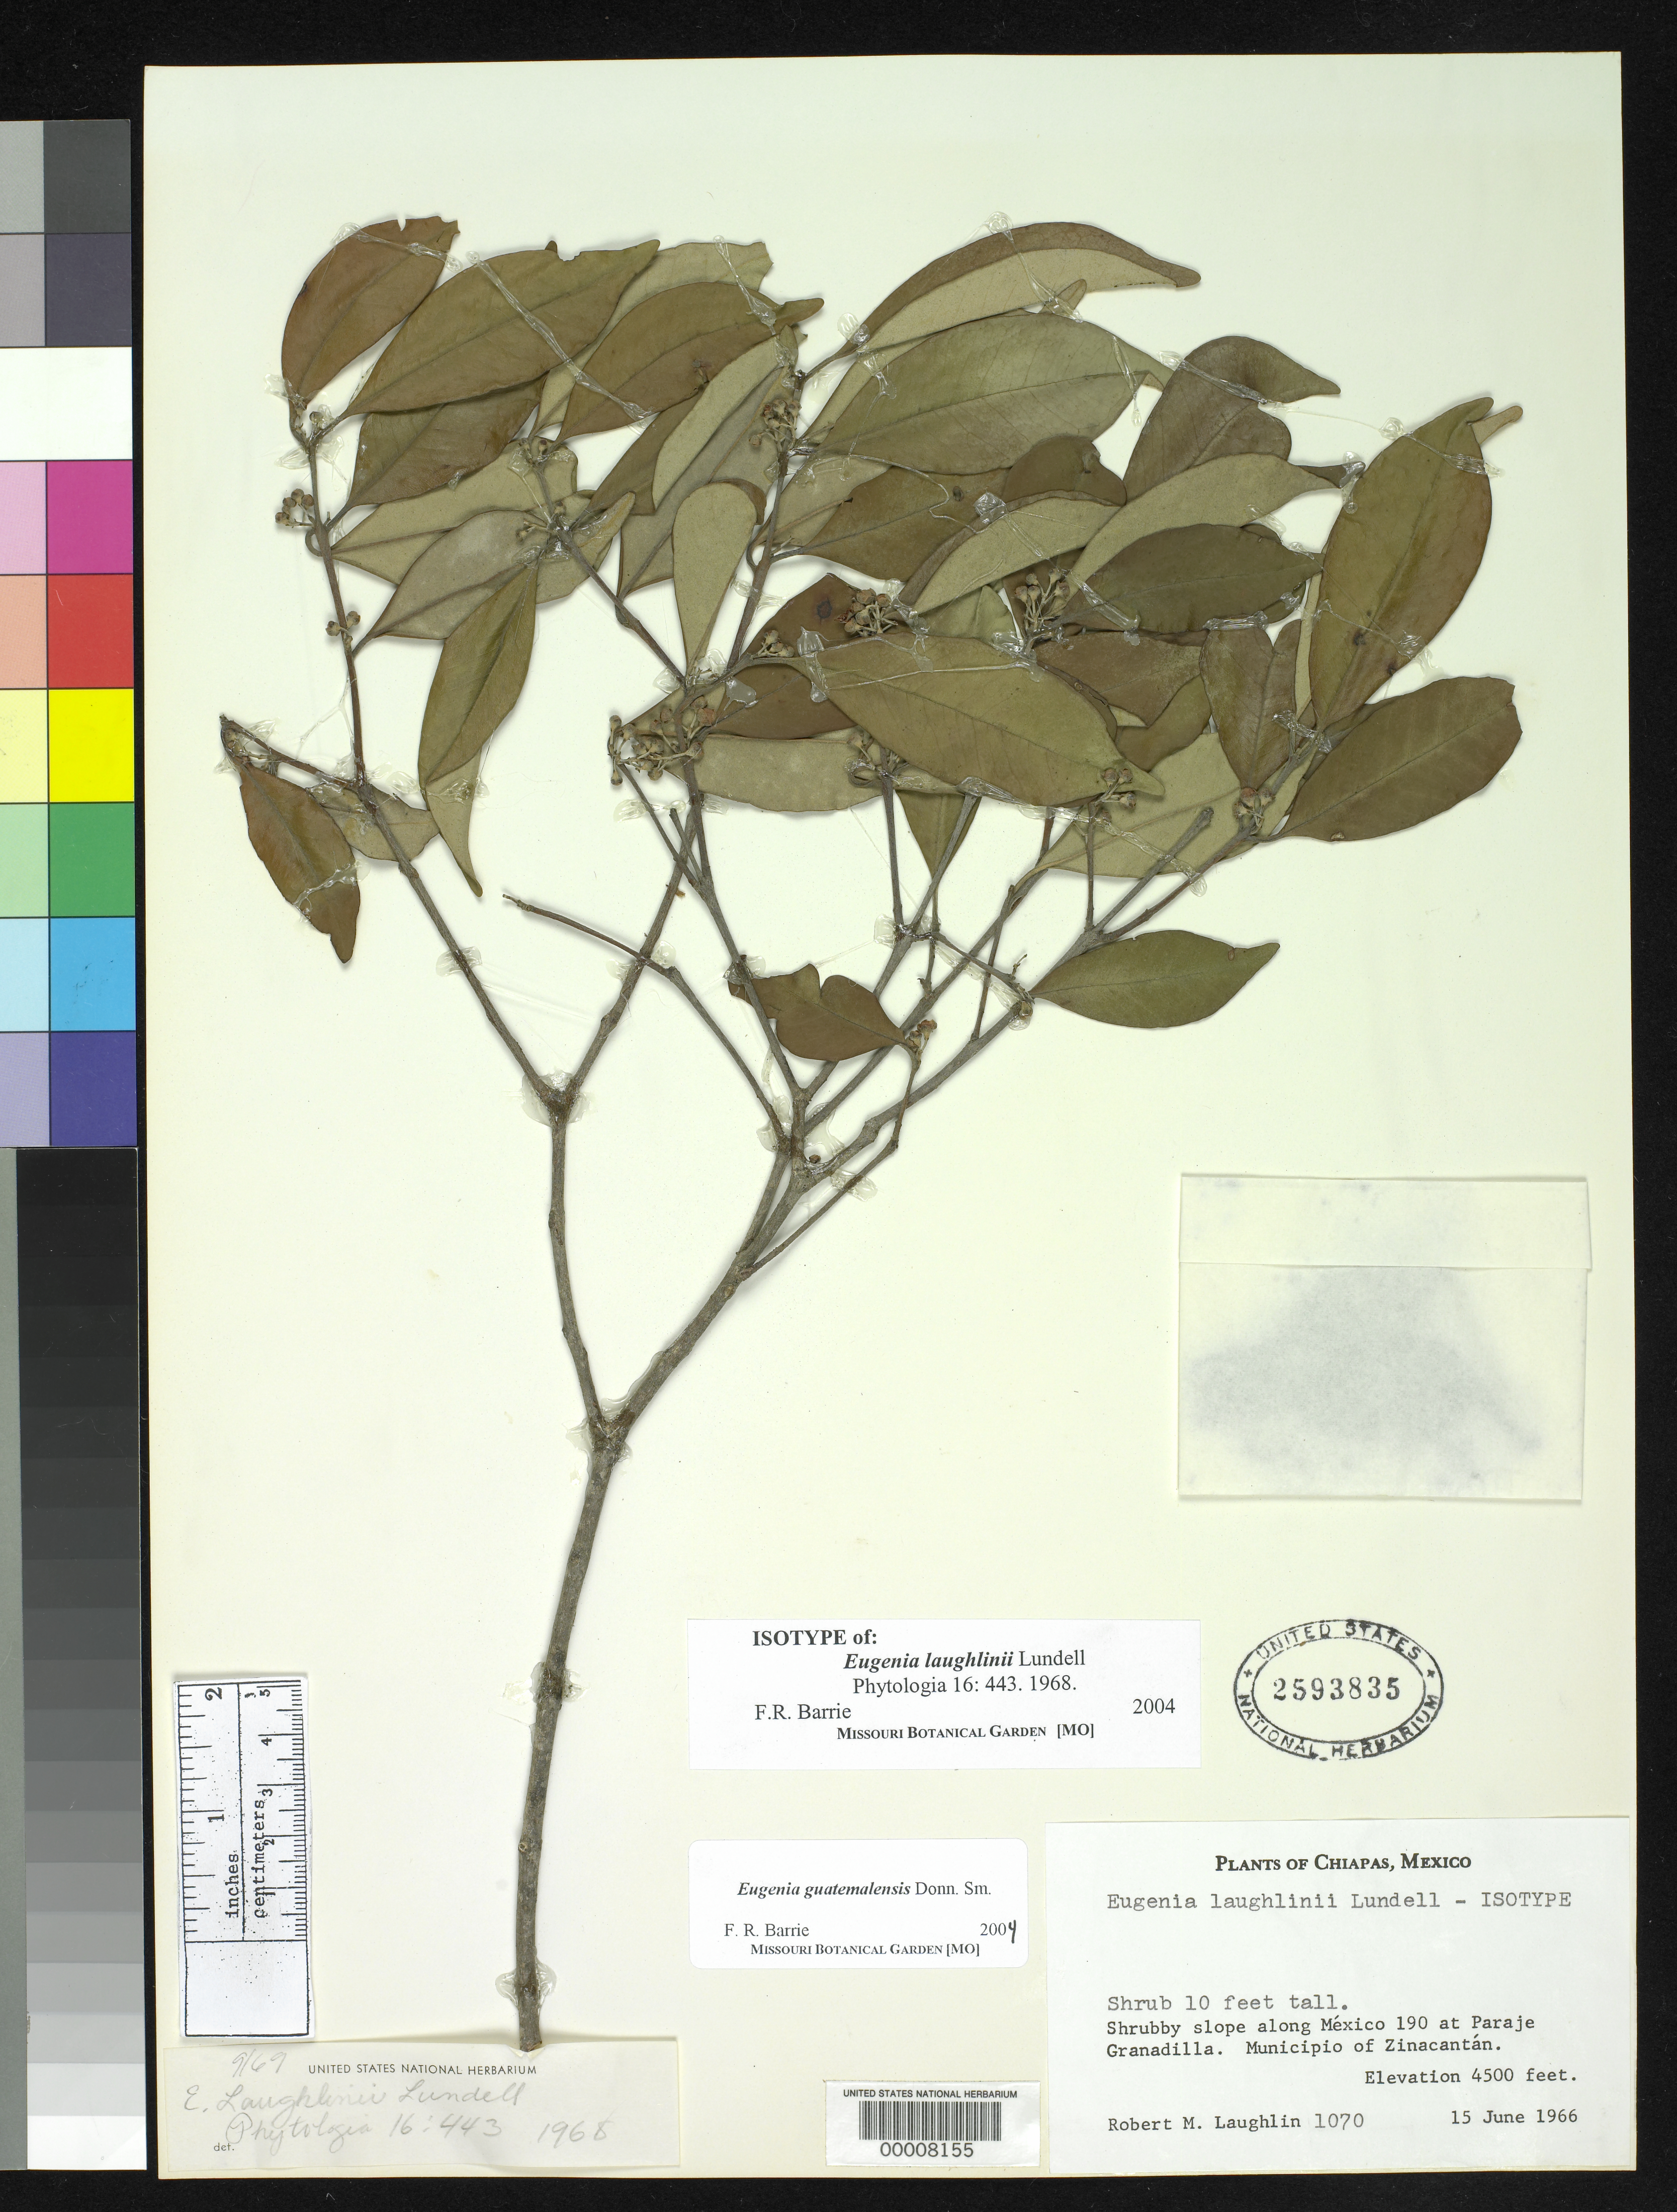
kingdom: Plantae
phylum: Tracheophyta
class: Magnoliopsida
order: Myrtales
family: Myrtaceae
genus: Eugenia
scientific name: Eugenia laughlinii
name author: Lundell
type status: Isotype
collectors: R. M. Laughlin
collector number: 1070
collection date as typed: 15 Jun 1966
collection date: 1966-06-15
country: Mexico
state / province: Chiapas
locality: Zinacantan.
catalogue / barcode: US 2593835